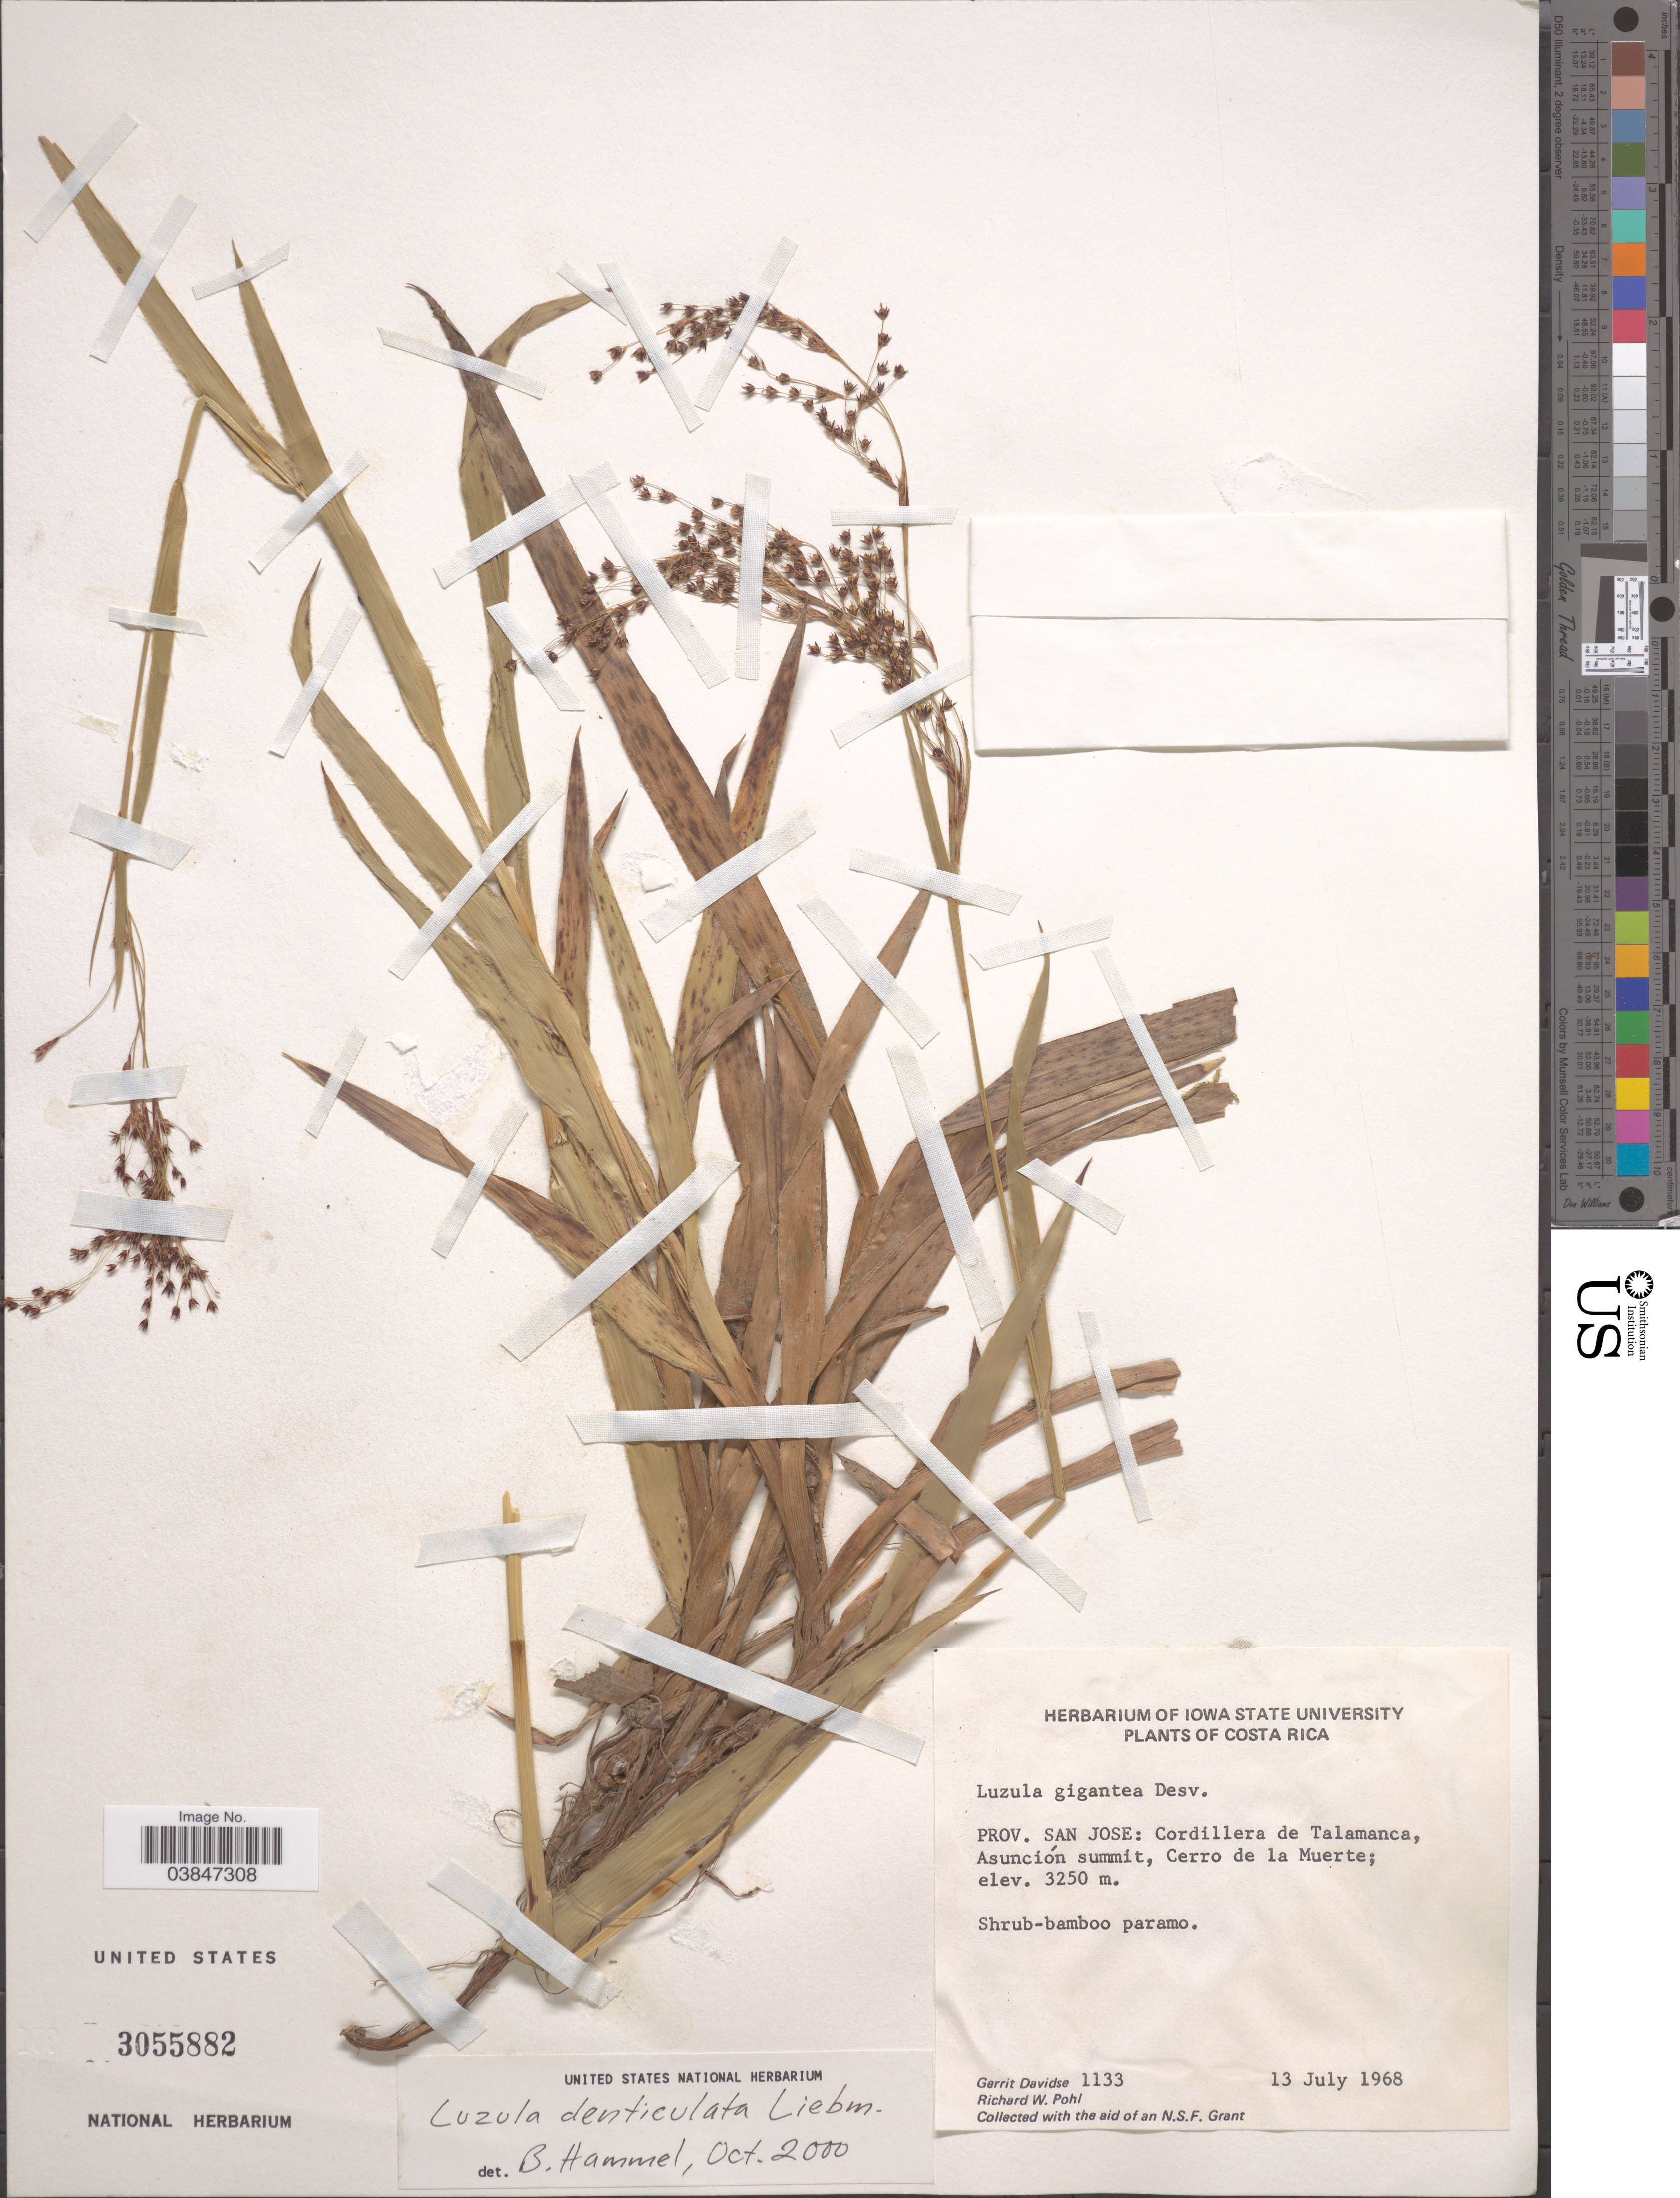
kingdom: Plantae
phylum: Tracheophyta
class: Liliopsida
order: Poales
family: Juncaceae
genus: Luzula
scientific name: Luzula denticulata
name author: Liebm.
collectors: G. Davidse & R. W. Pohl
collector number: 1133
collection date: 1968-07-13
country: Costa Rica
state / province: San José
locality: Cordillera de Talamanca, Asunción summit, Cerro de la Muerte.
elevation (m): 3250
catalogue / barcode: US 3055882